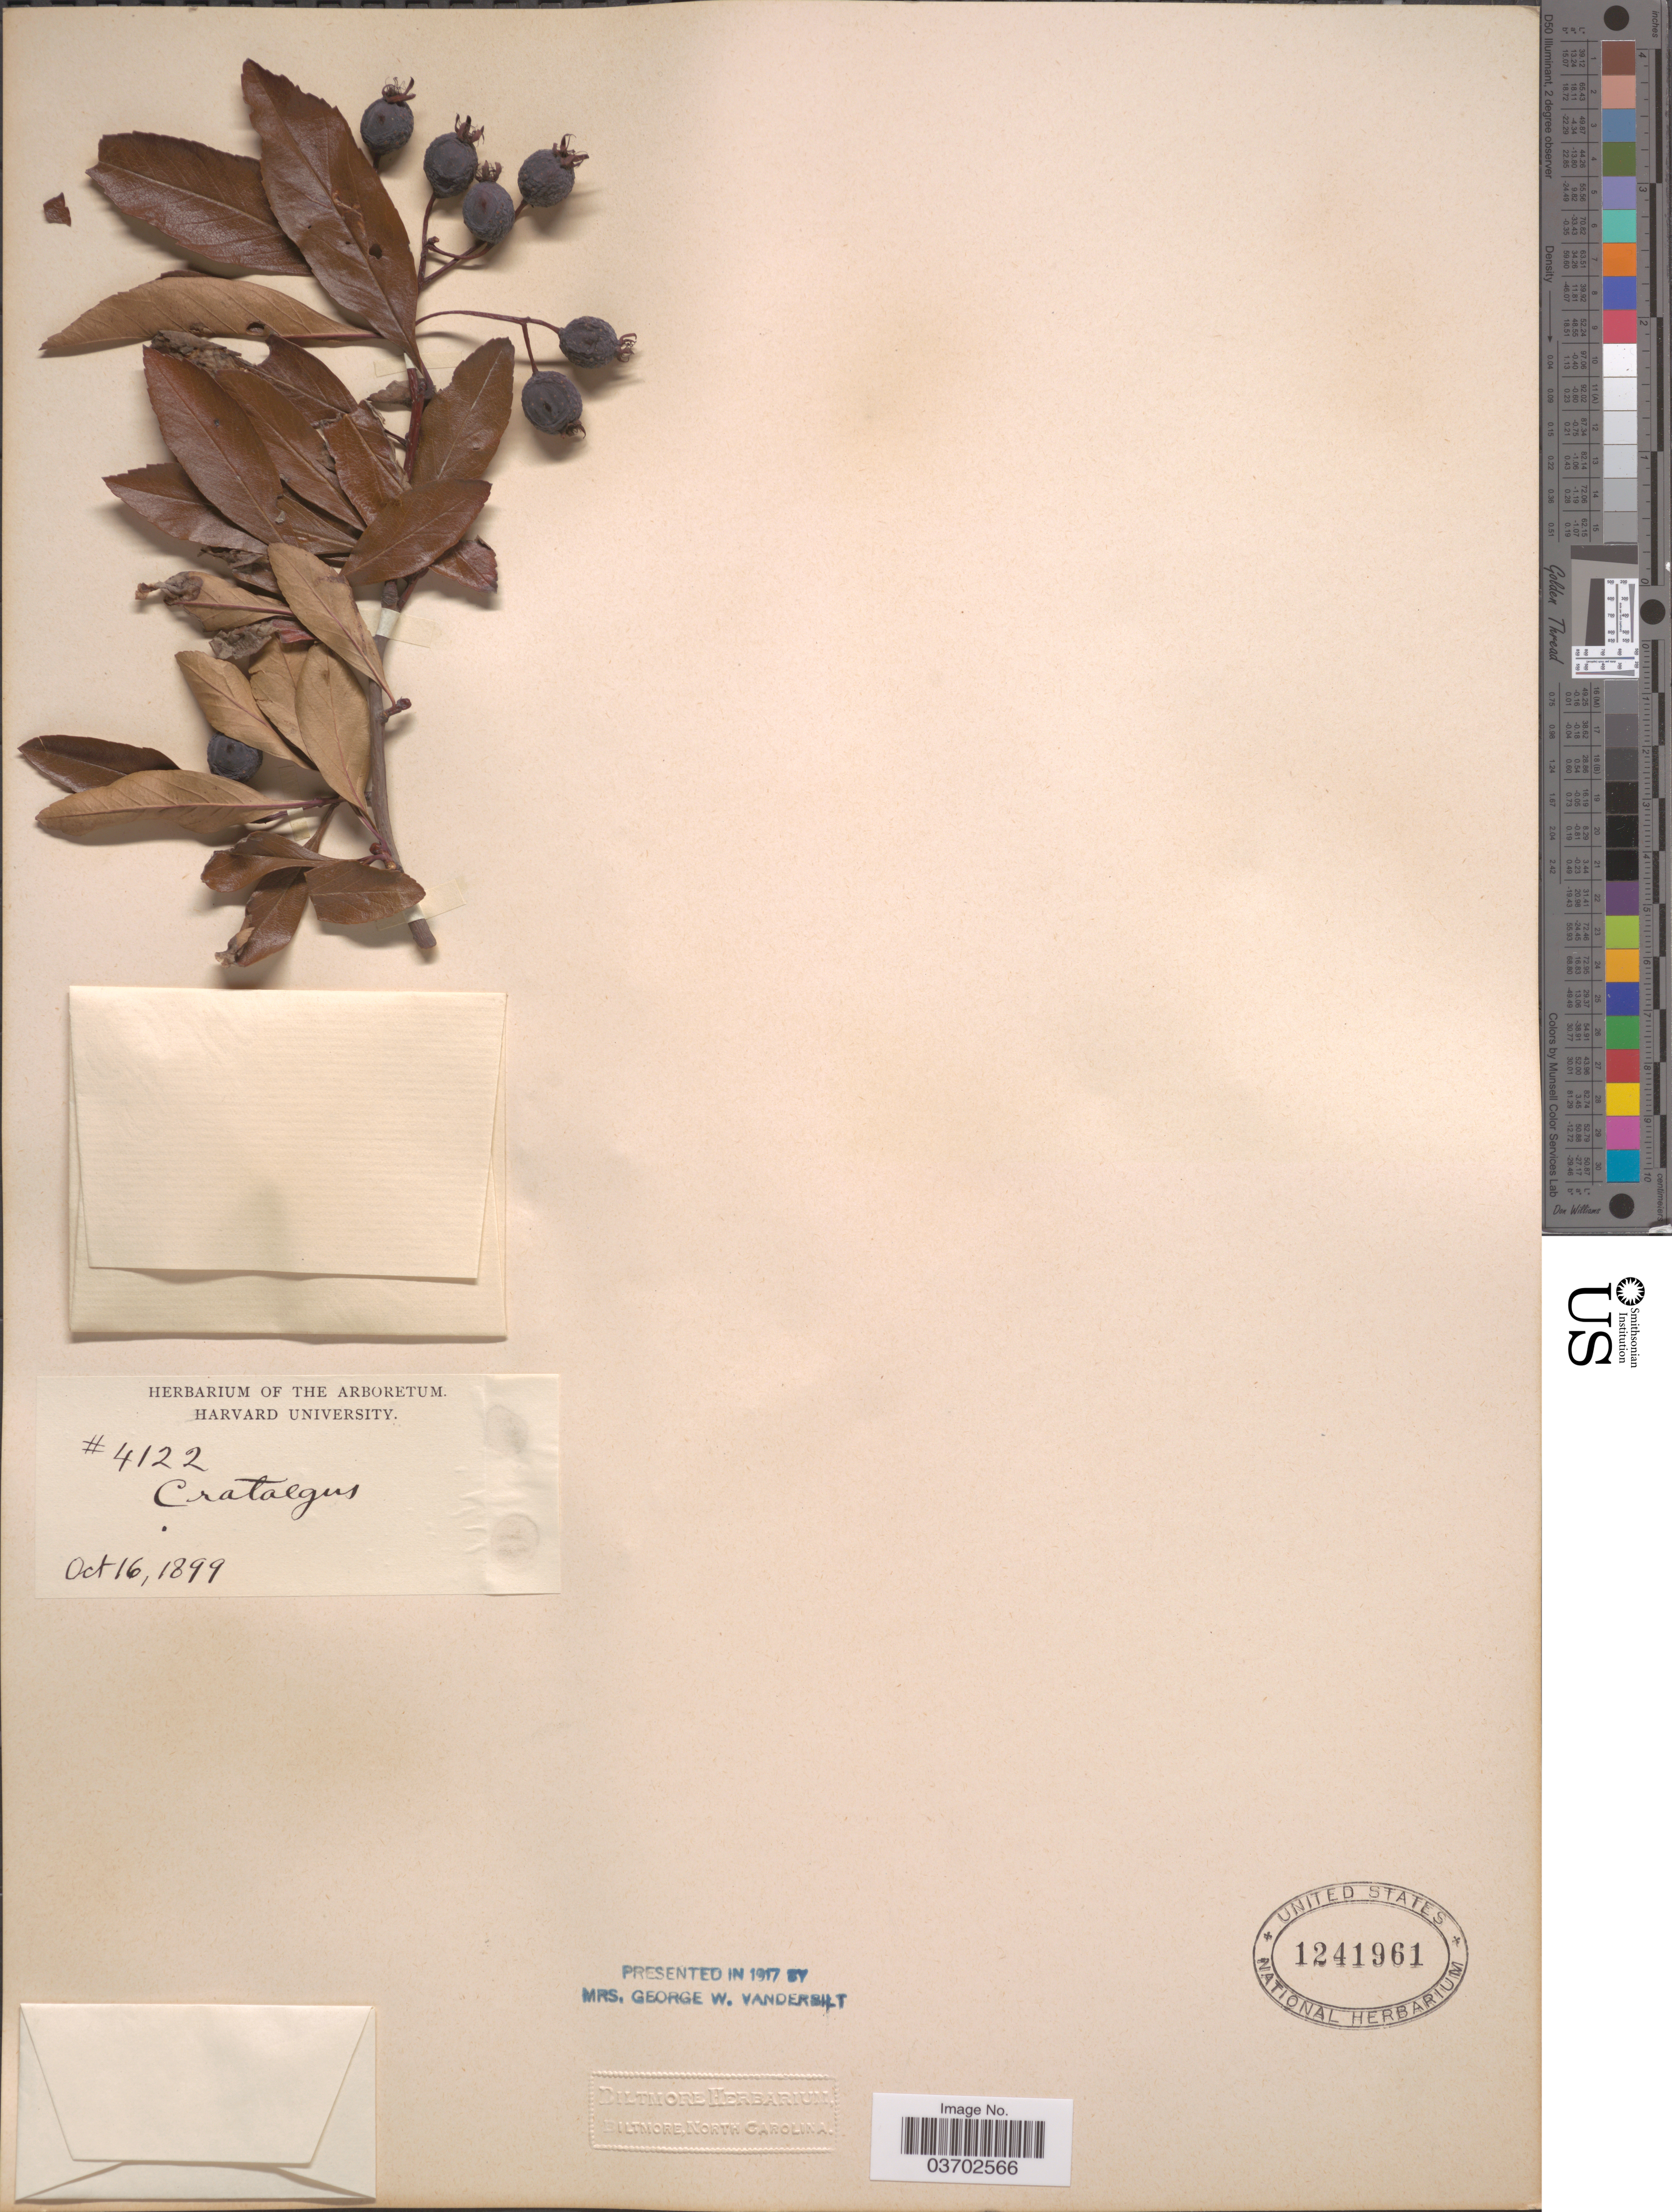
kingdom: Plantae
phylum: Tracheophyta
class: Magnoliopsida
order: Rosales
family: Rosaceae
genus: Crataegus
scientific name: Crataegus sp.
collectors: Ex herb. of the Arboretum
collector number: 4122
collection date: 1899-10-16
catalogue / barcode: US 1241961